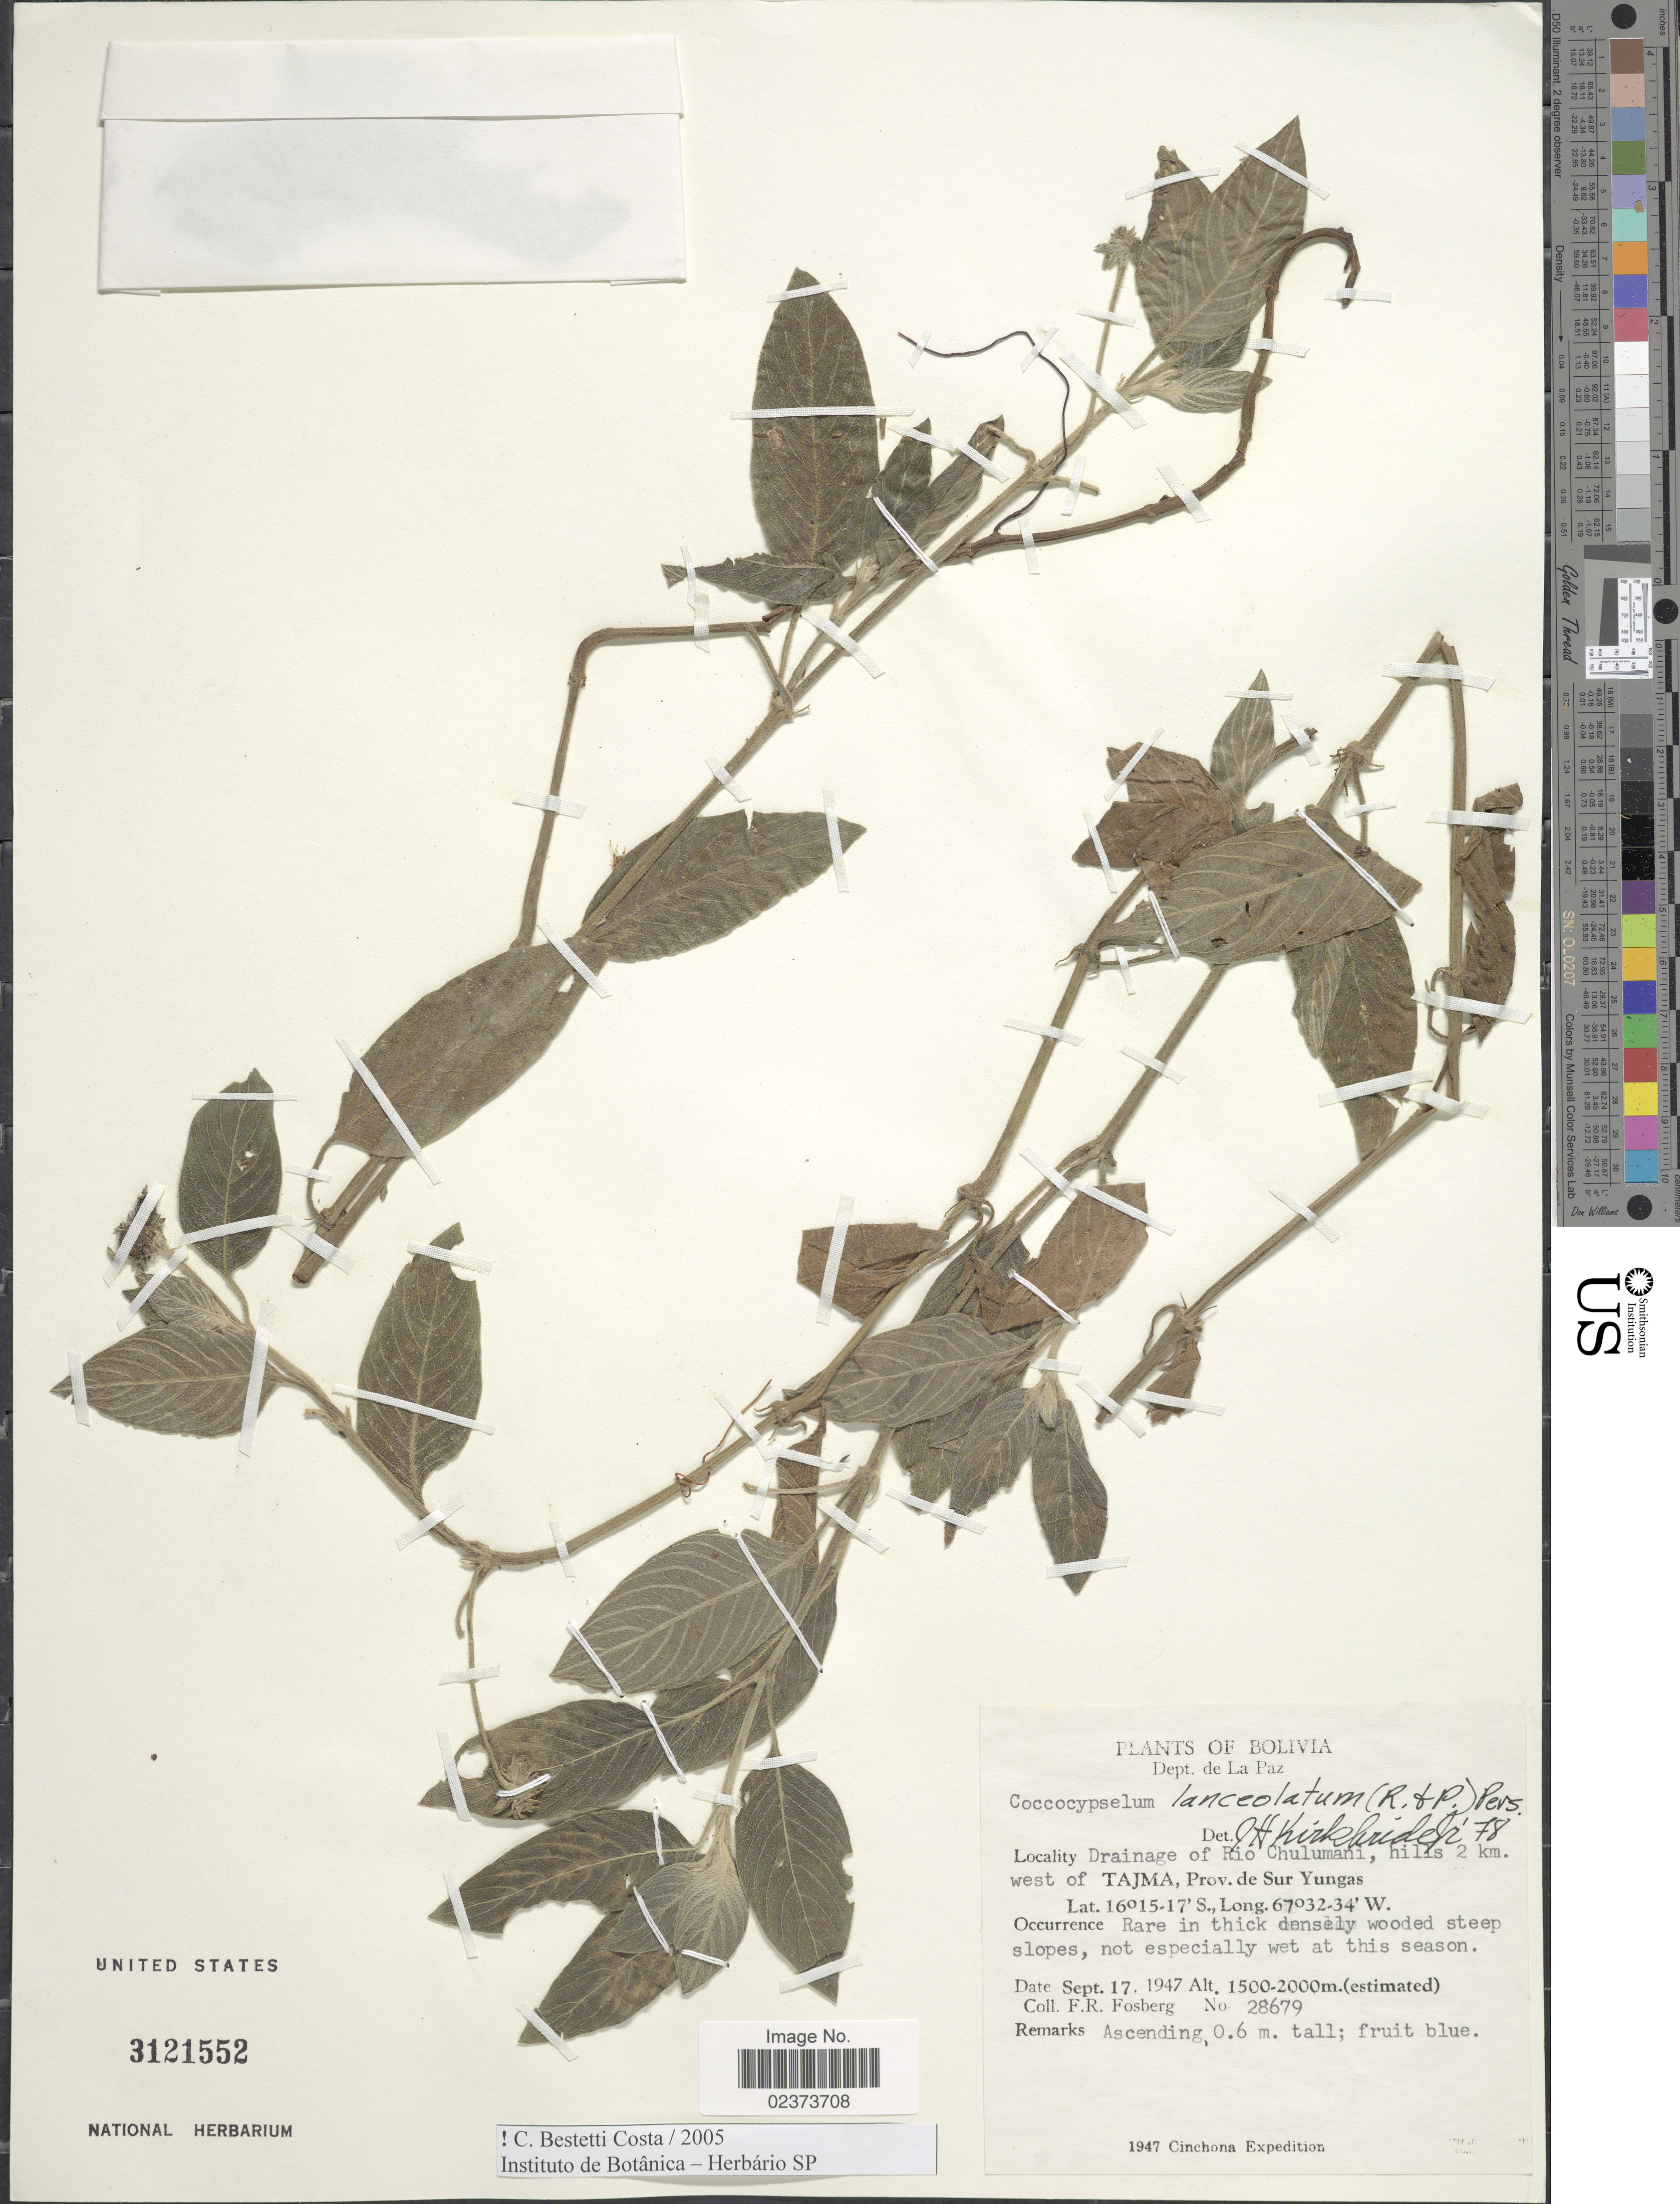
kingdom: Plantae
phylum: Tracheophyta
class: Magnoliopsida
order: Gentianales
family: Rubiaceae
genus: Coccocypselum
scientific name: Coccocypselum lanceolatum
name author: (Ruiz & Pav.) Pers.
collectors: F. R. Fosberg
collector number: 28679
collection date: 1947-09-17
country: Bolivia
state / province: La Paz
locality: Dept. La Paz, Drainage of Rio Chulumani, hills 2 km. west of Tajma, Prov. de Sur Yungas, rare in thick densely wooded steep slopes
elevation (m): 1500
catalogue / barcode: US 3121552